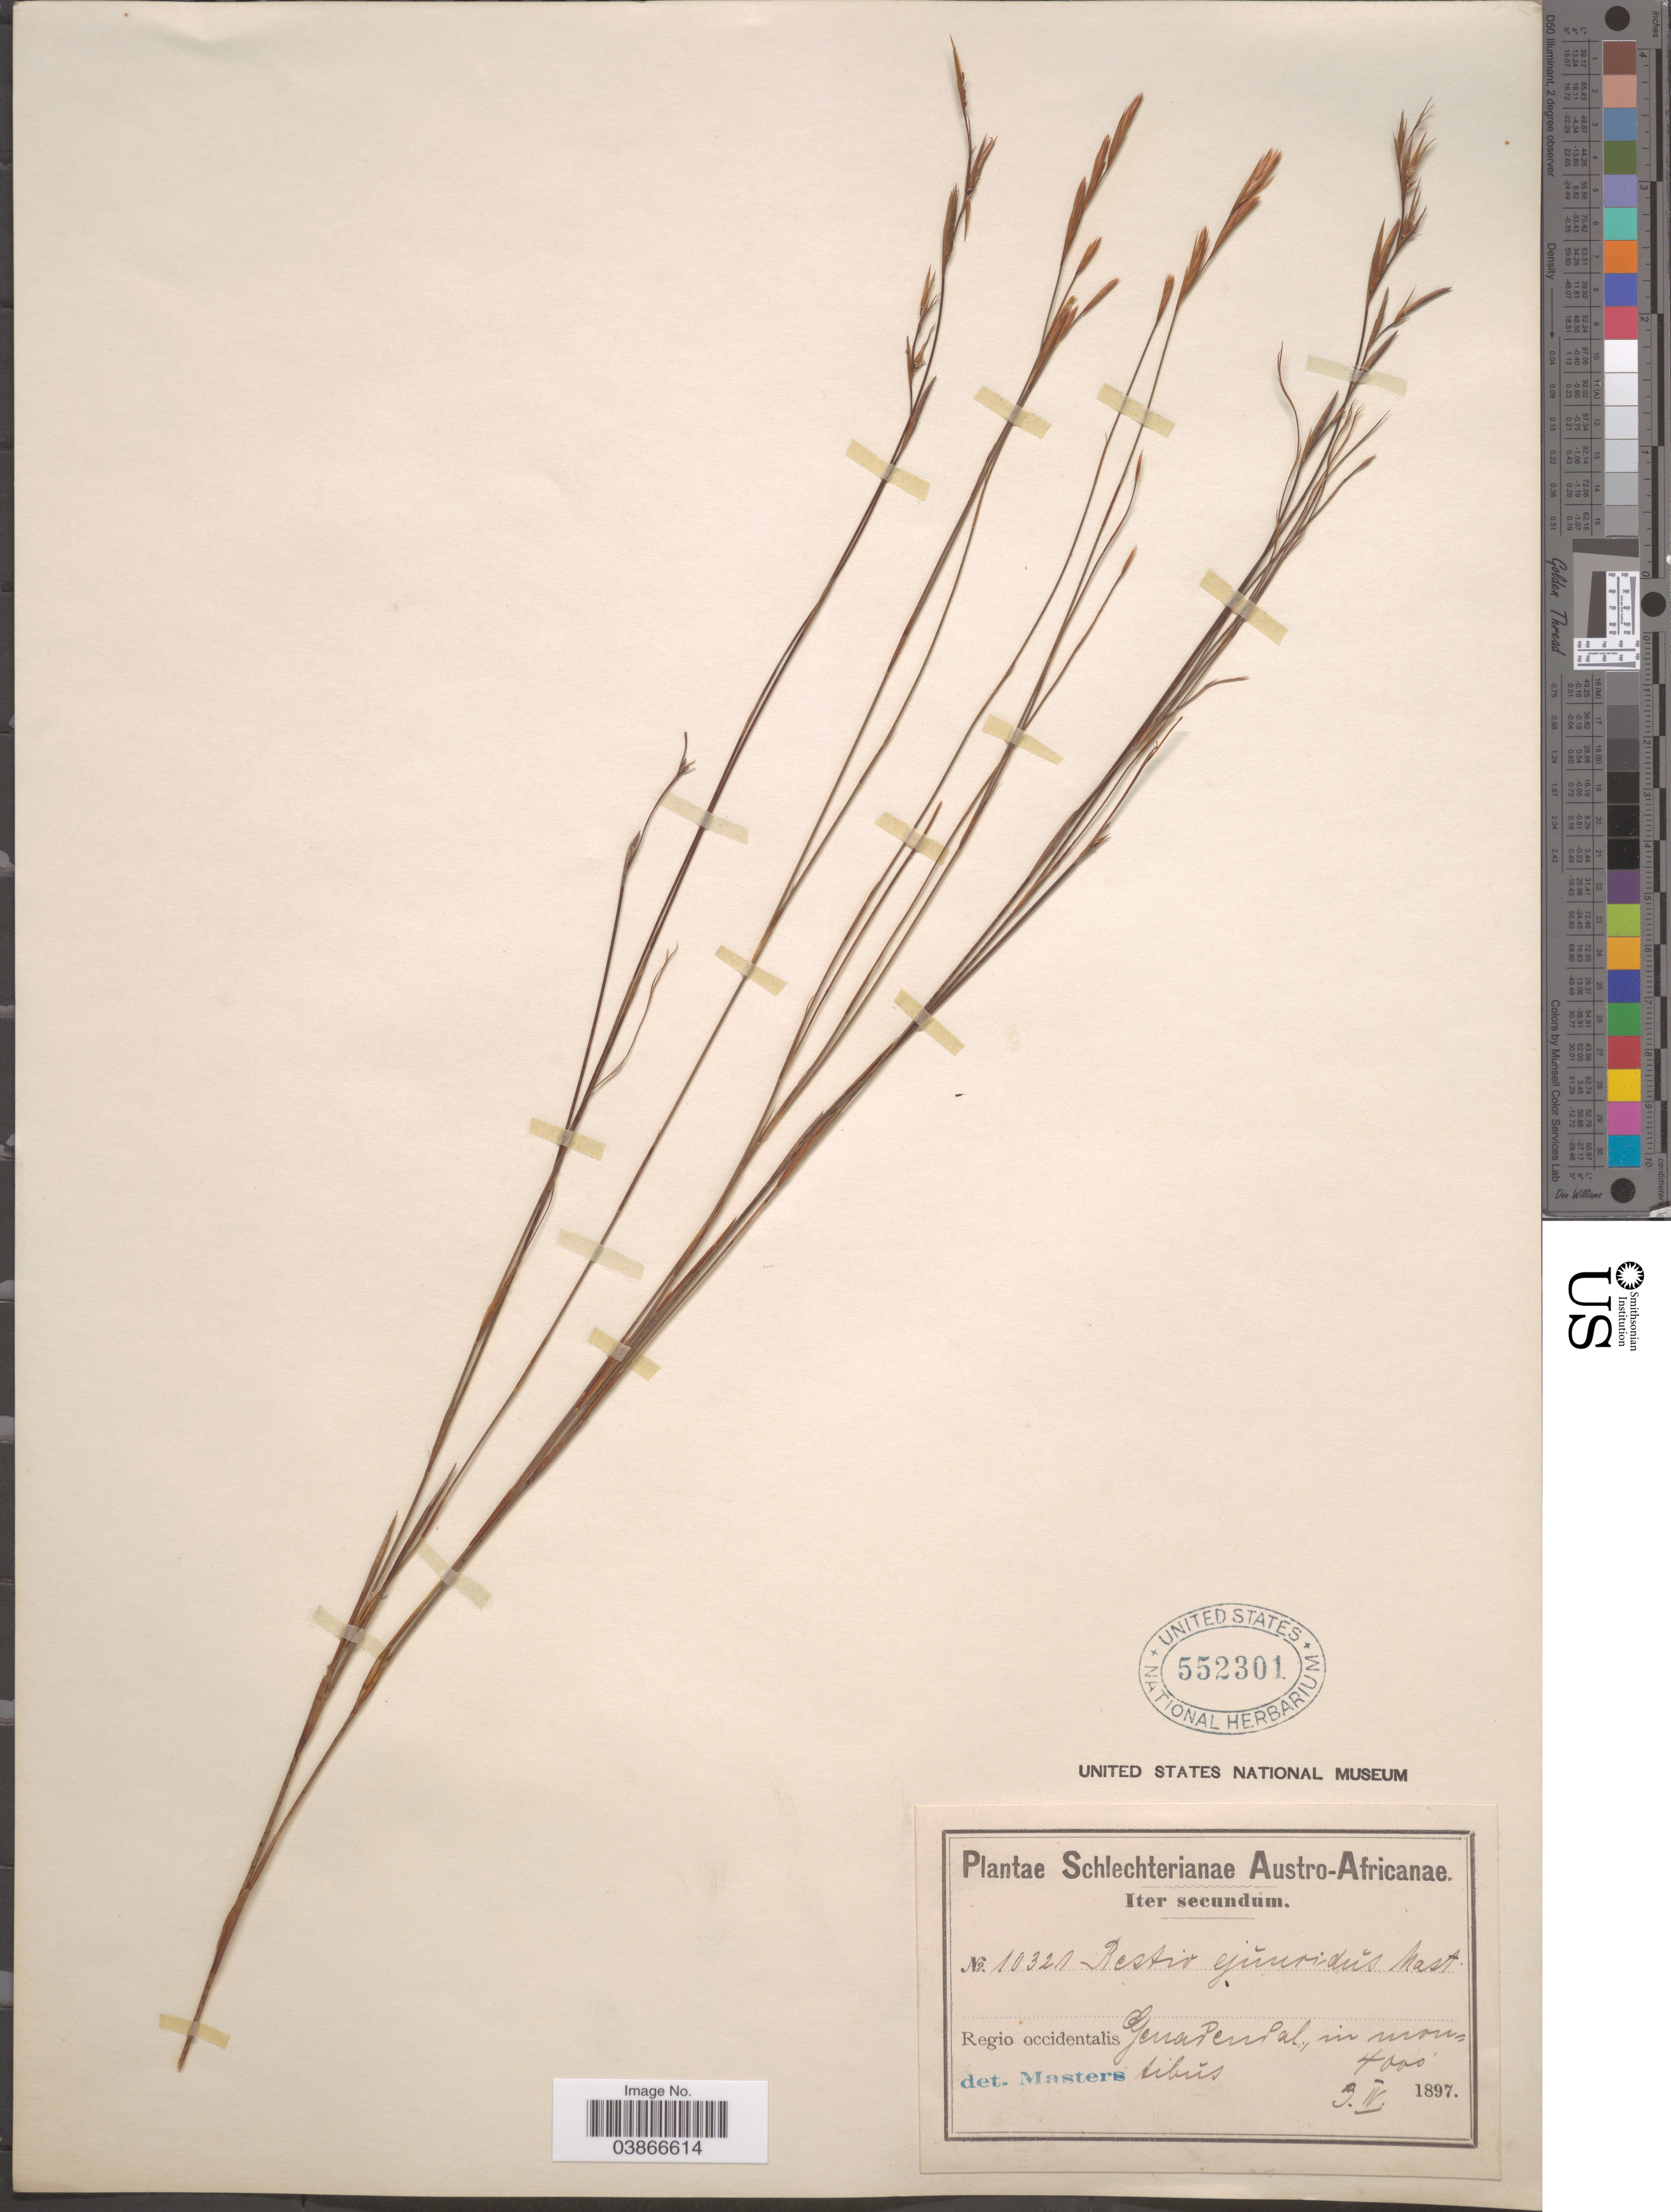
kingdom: Plantae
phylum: Tracheophyta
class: Liliopsida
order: Poales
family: Restionaceae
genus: Restio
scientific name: Restio ejuncidus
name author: Mast.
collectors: Schlechter, --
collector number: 10320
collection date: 1897-04-03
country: South Africa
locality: Austro-Africanae. Regio occidentalis. Genadendal, in montibus.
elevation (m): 1219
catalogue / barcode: US 552301